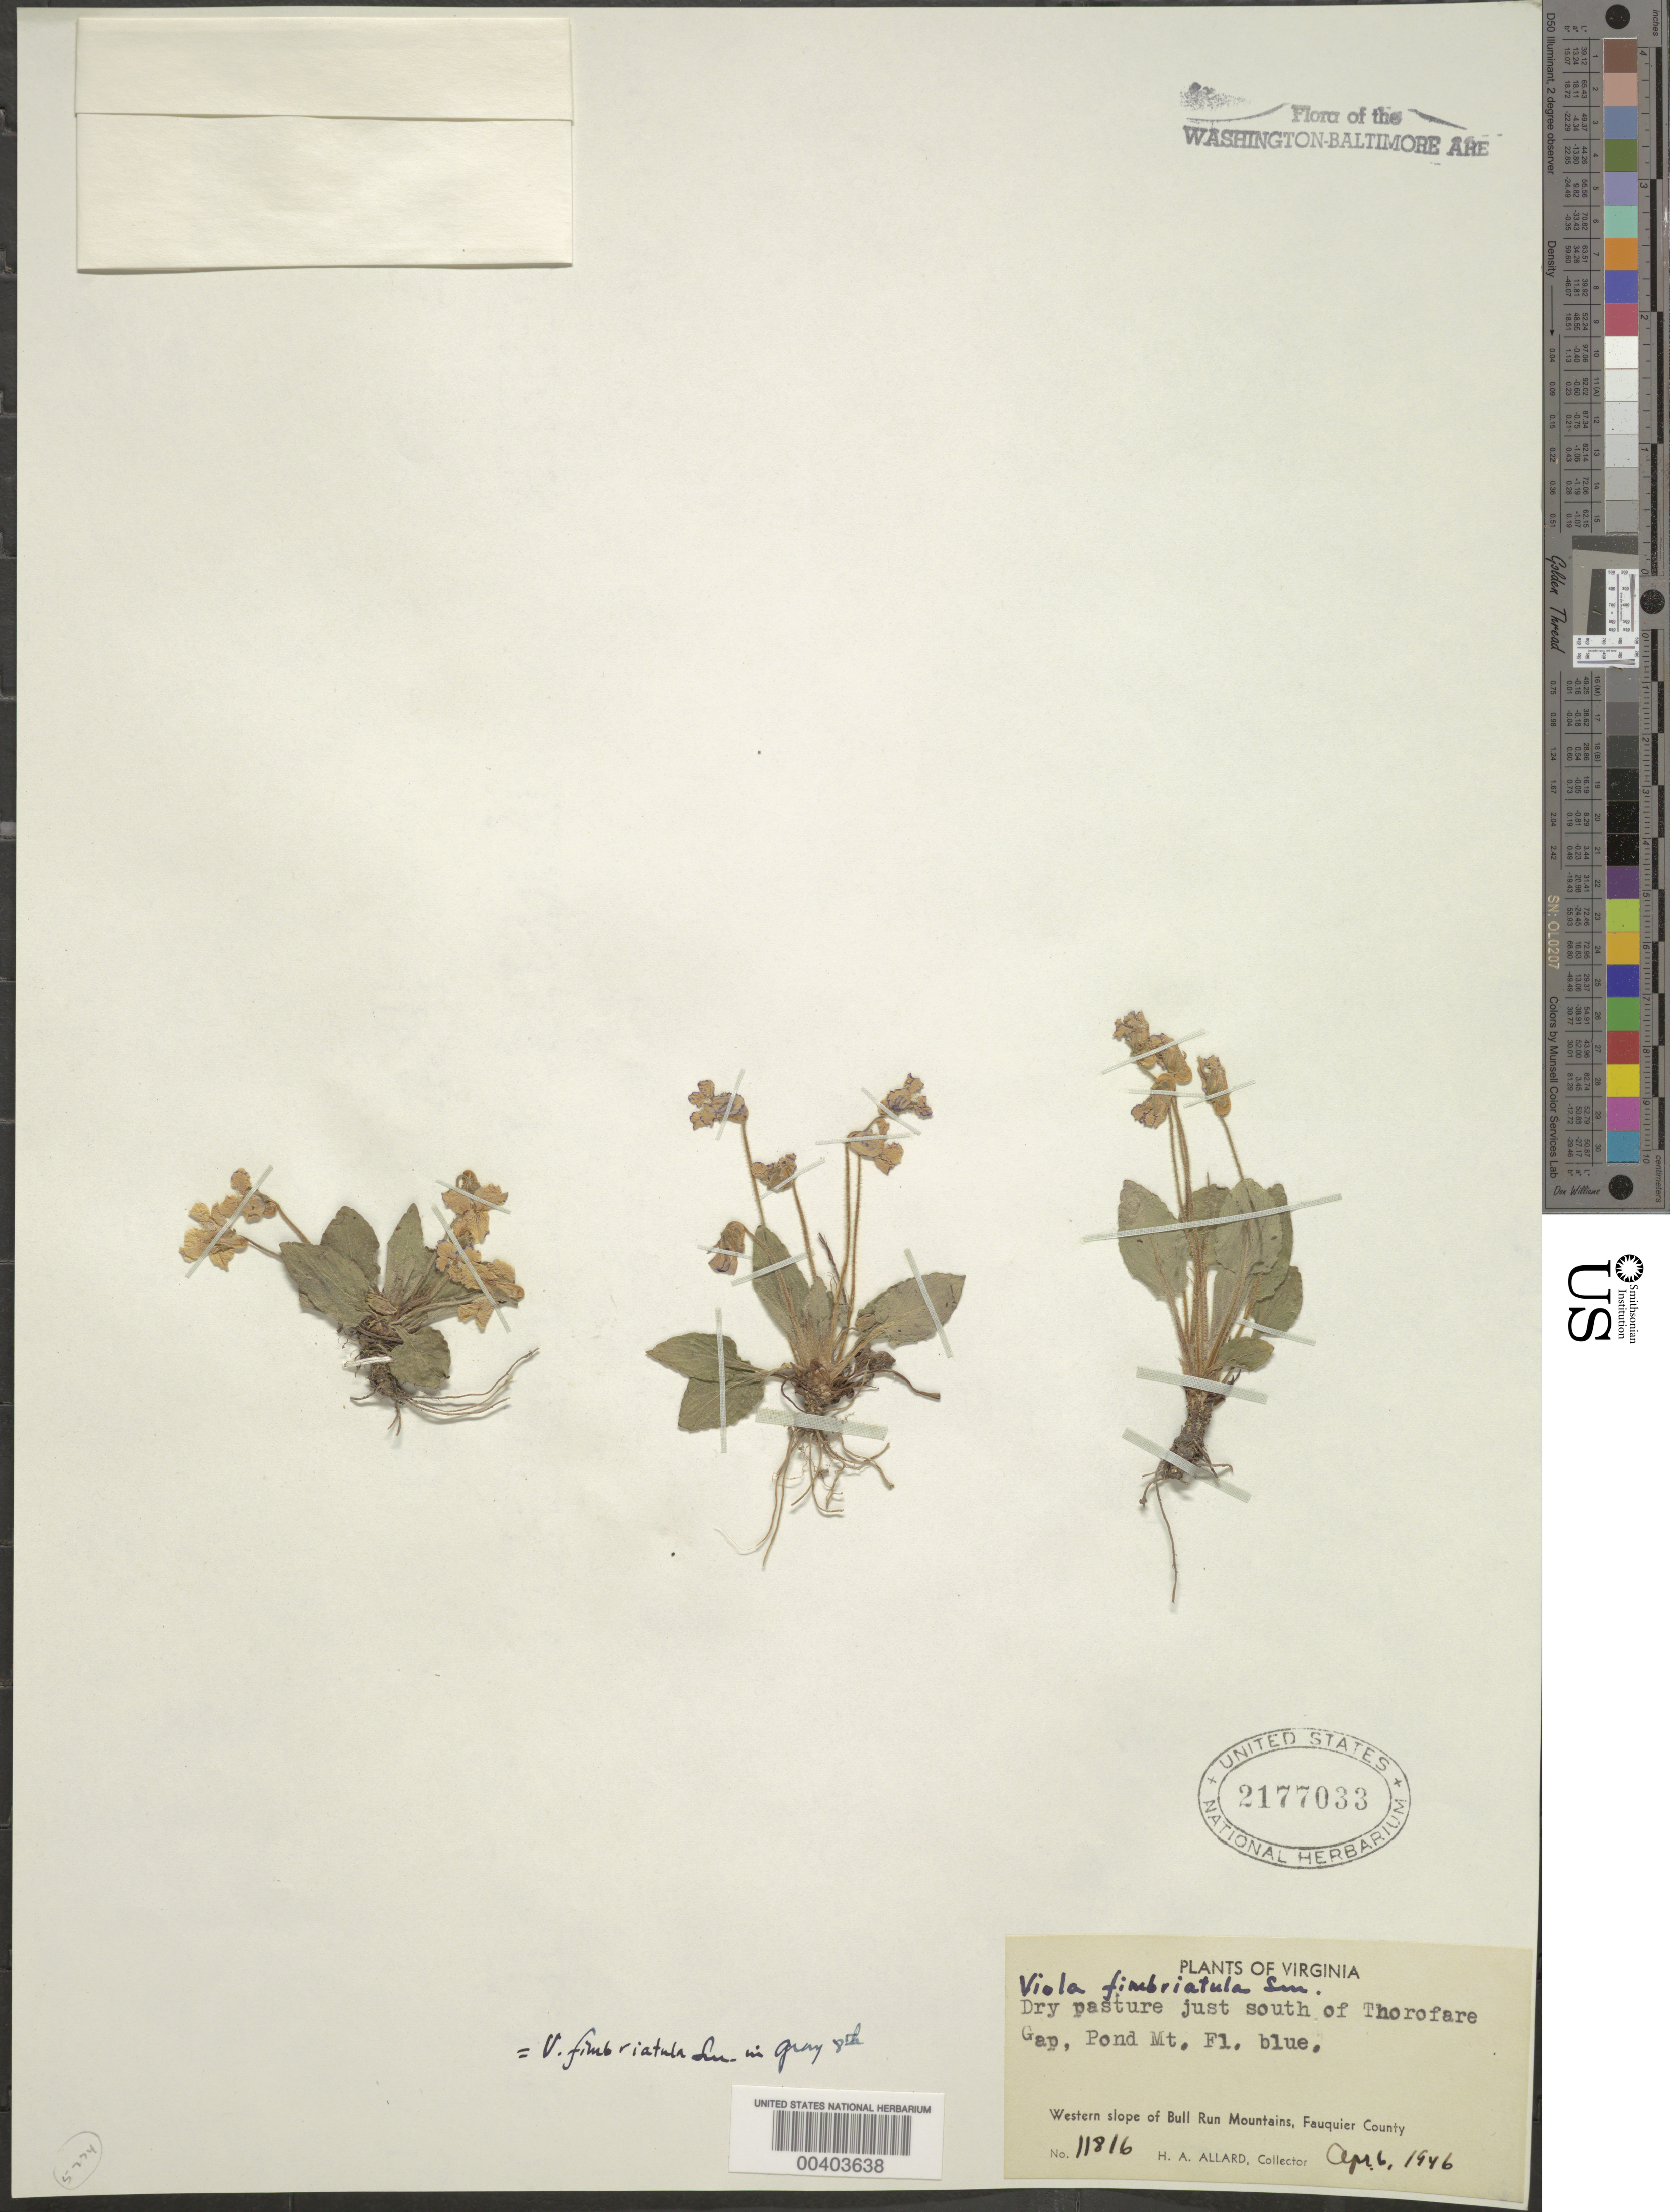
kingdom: Plantae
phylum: Tracheophyta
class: Magnoliopsida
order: Malpighiales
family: Violaceae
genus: Viola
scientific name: Viola sagittata var. ovata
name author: (Nutt.) Torr. & A. Gray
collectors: H. A. Allard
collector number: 11816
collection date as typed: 06 Apr 1946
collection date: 1946-04-06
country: United States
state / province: Virginia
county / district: Fauquier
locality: South of Thorofare Gap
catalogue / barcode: US 2177033